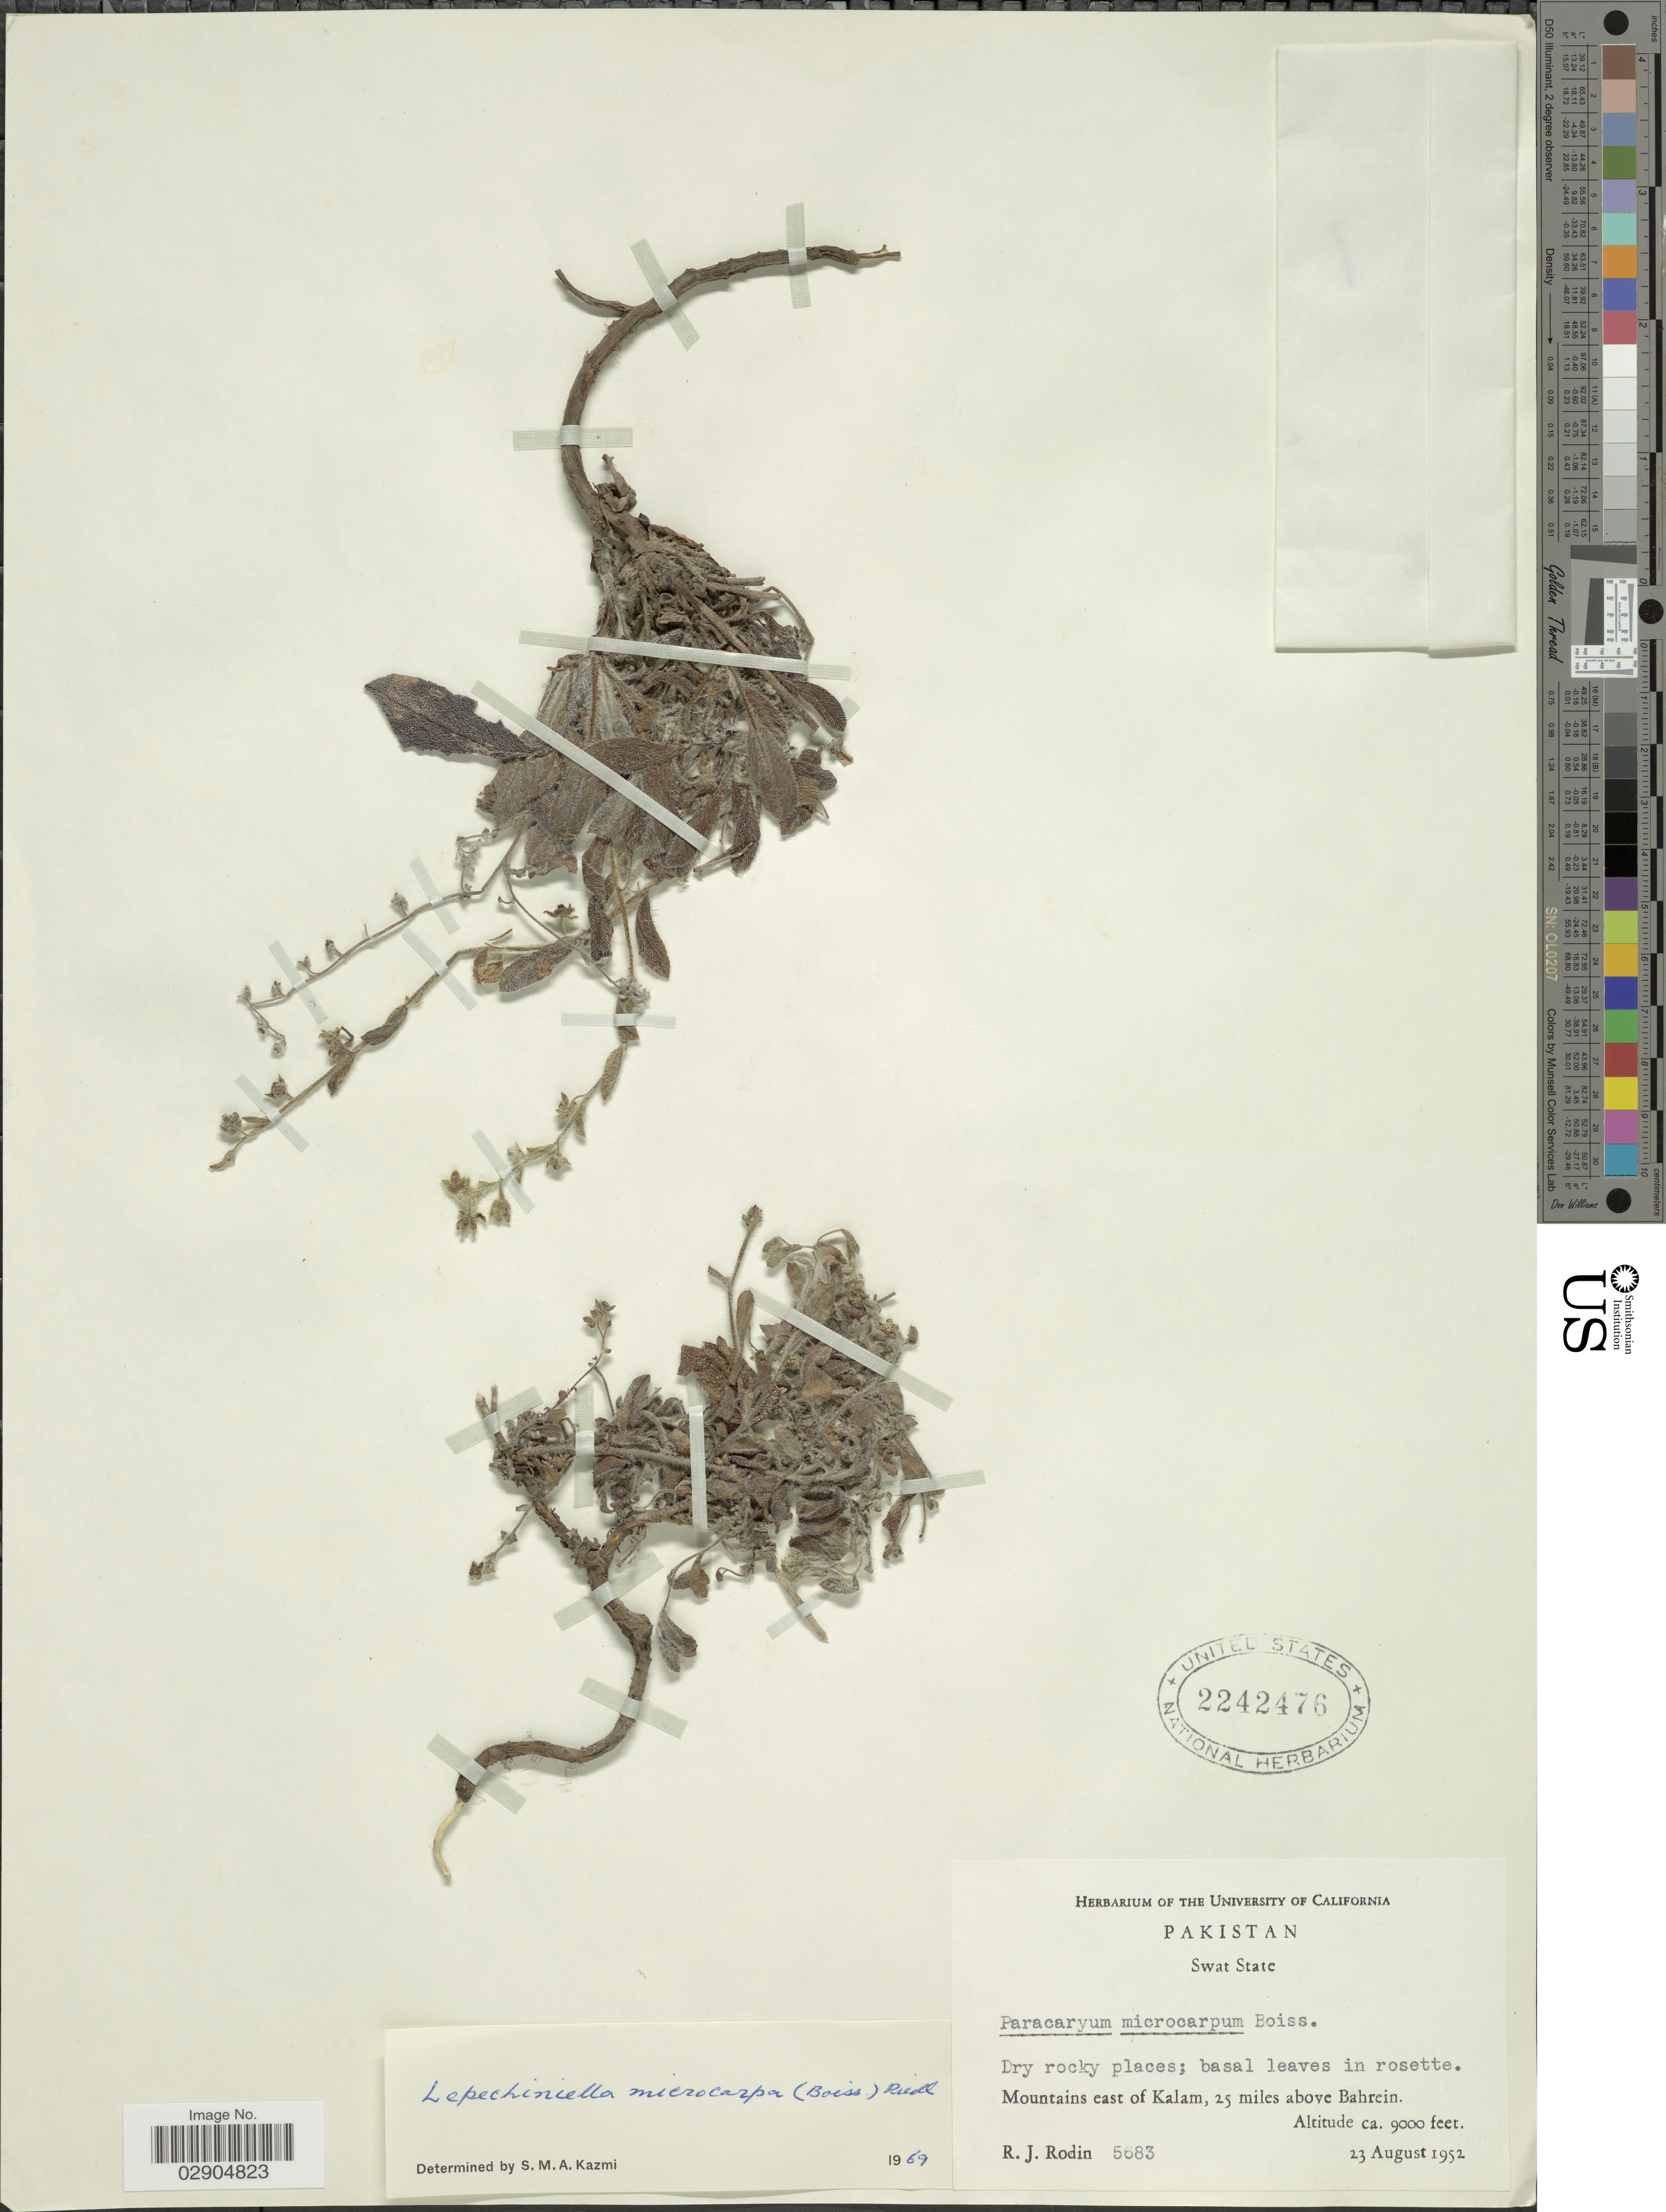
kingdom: Plantae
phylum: Tracheophyta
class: Magnoliopsida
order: Boraginales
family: Boraginaceae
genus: Lepechiniella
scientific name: Lepechiniella microcarpa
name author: (Boiss.) Riedl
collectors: R. J. Rodin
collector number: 5683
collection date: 1952-08-23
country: Pakistan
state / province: Khyber Pakhtunkhwa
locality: Swat State, Mountains east of Kalam, 25 miles above Bahrein.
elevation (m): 2743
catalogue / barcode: US 2242476